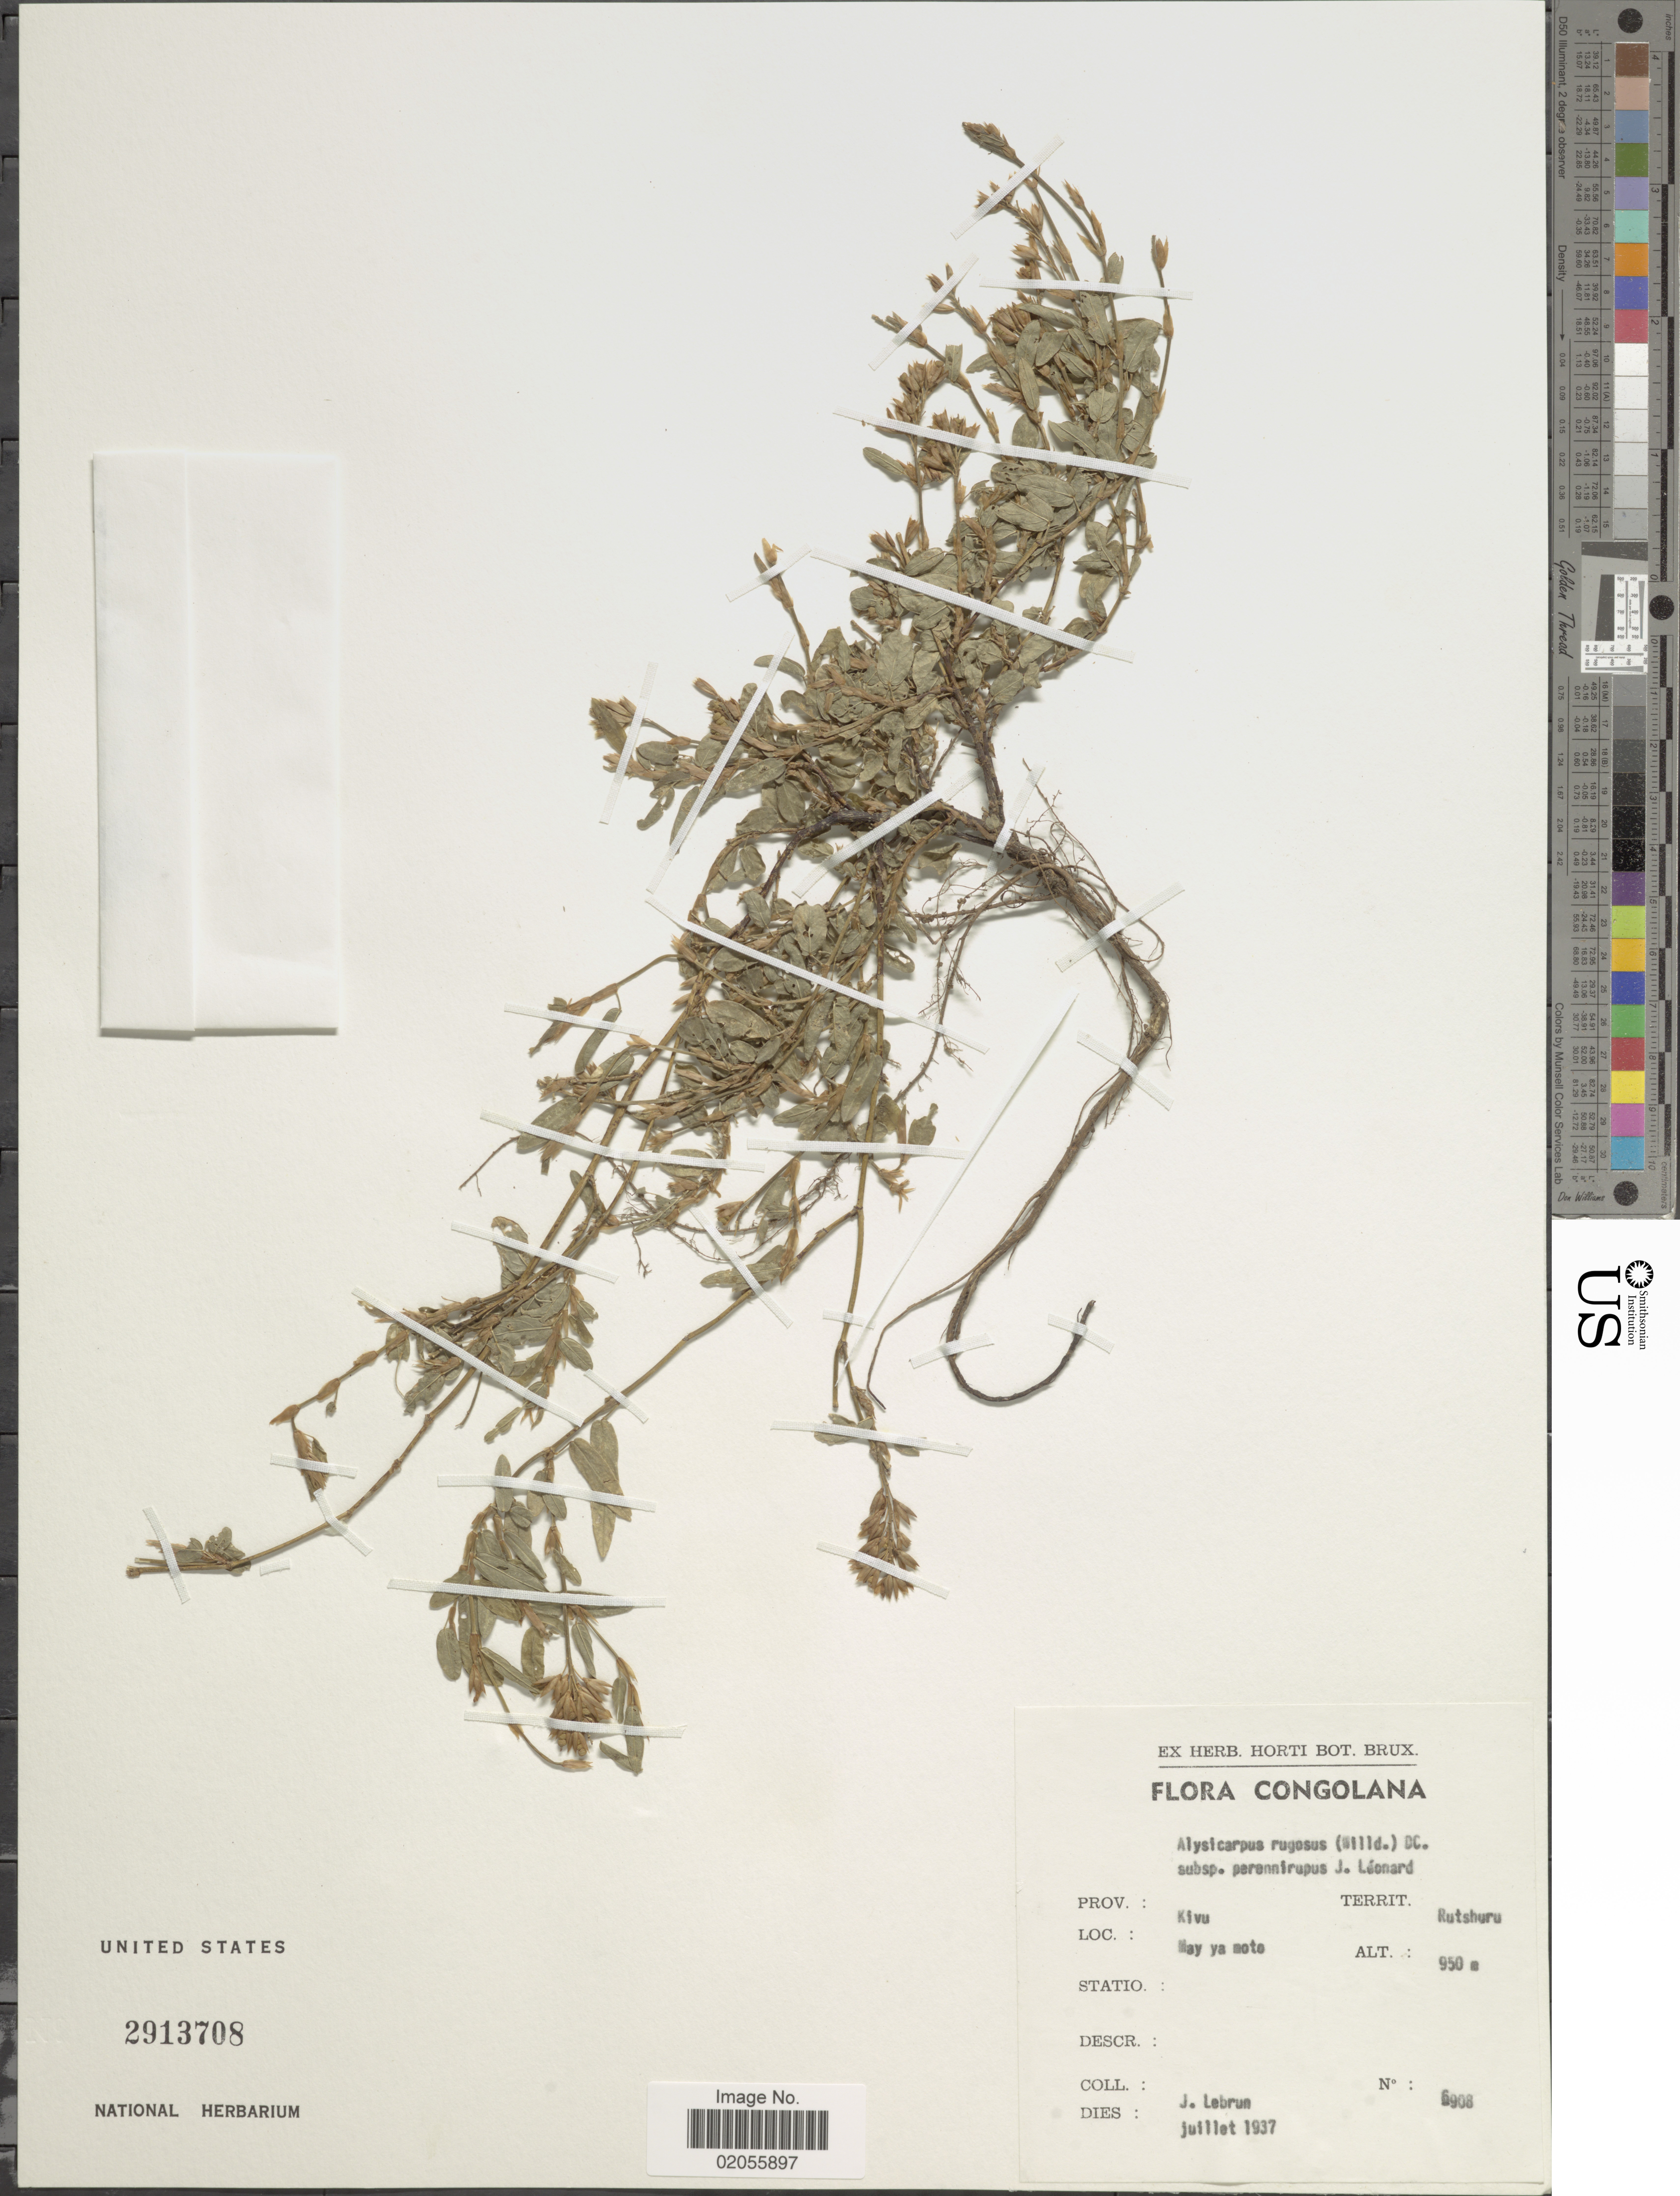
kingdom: Plantae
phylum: Tracheophyta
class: Magnoliopsida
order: Fabales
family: Fabaceae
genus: Alysicarpus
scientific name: Alysicarpus rugosus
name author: (Willd.) DC.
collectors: J. A. Lebrun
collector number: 6908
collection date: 1937-07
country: Congo, Democratic Republic of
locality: Congolana, Prov. Kivu. Territ. Rutshuru. may ya mote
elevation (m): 950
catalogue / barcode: US 2913708